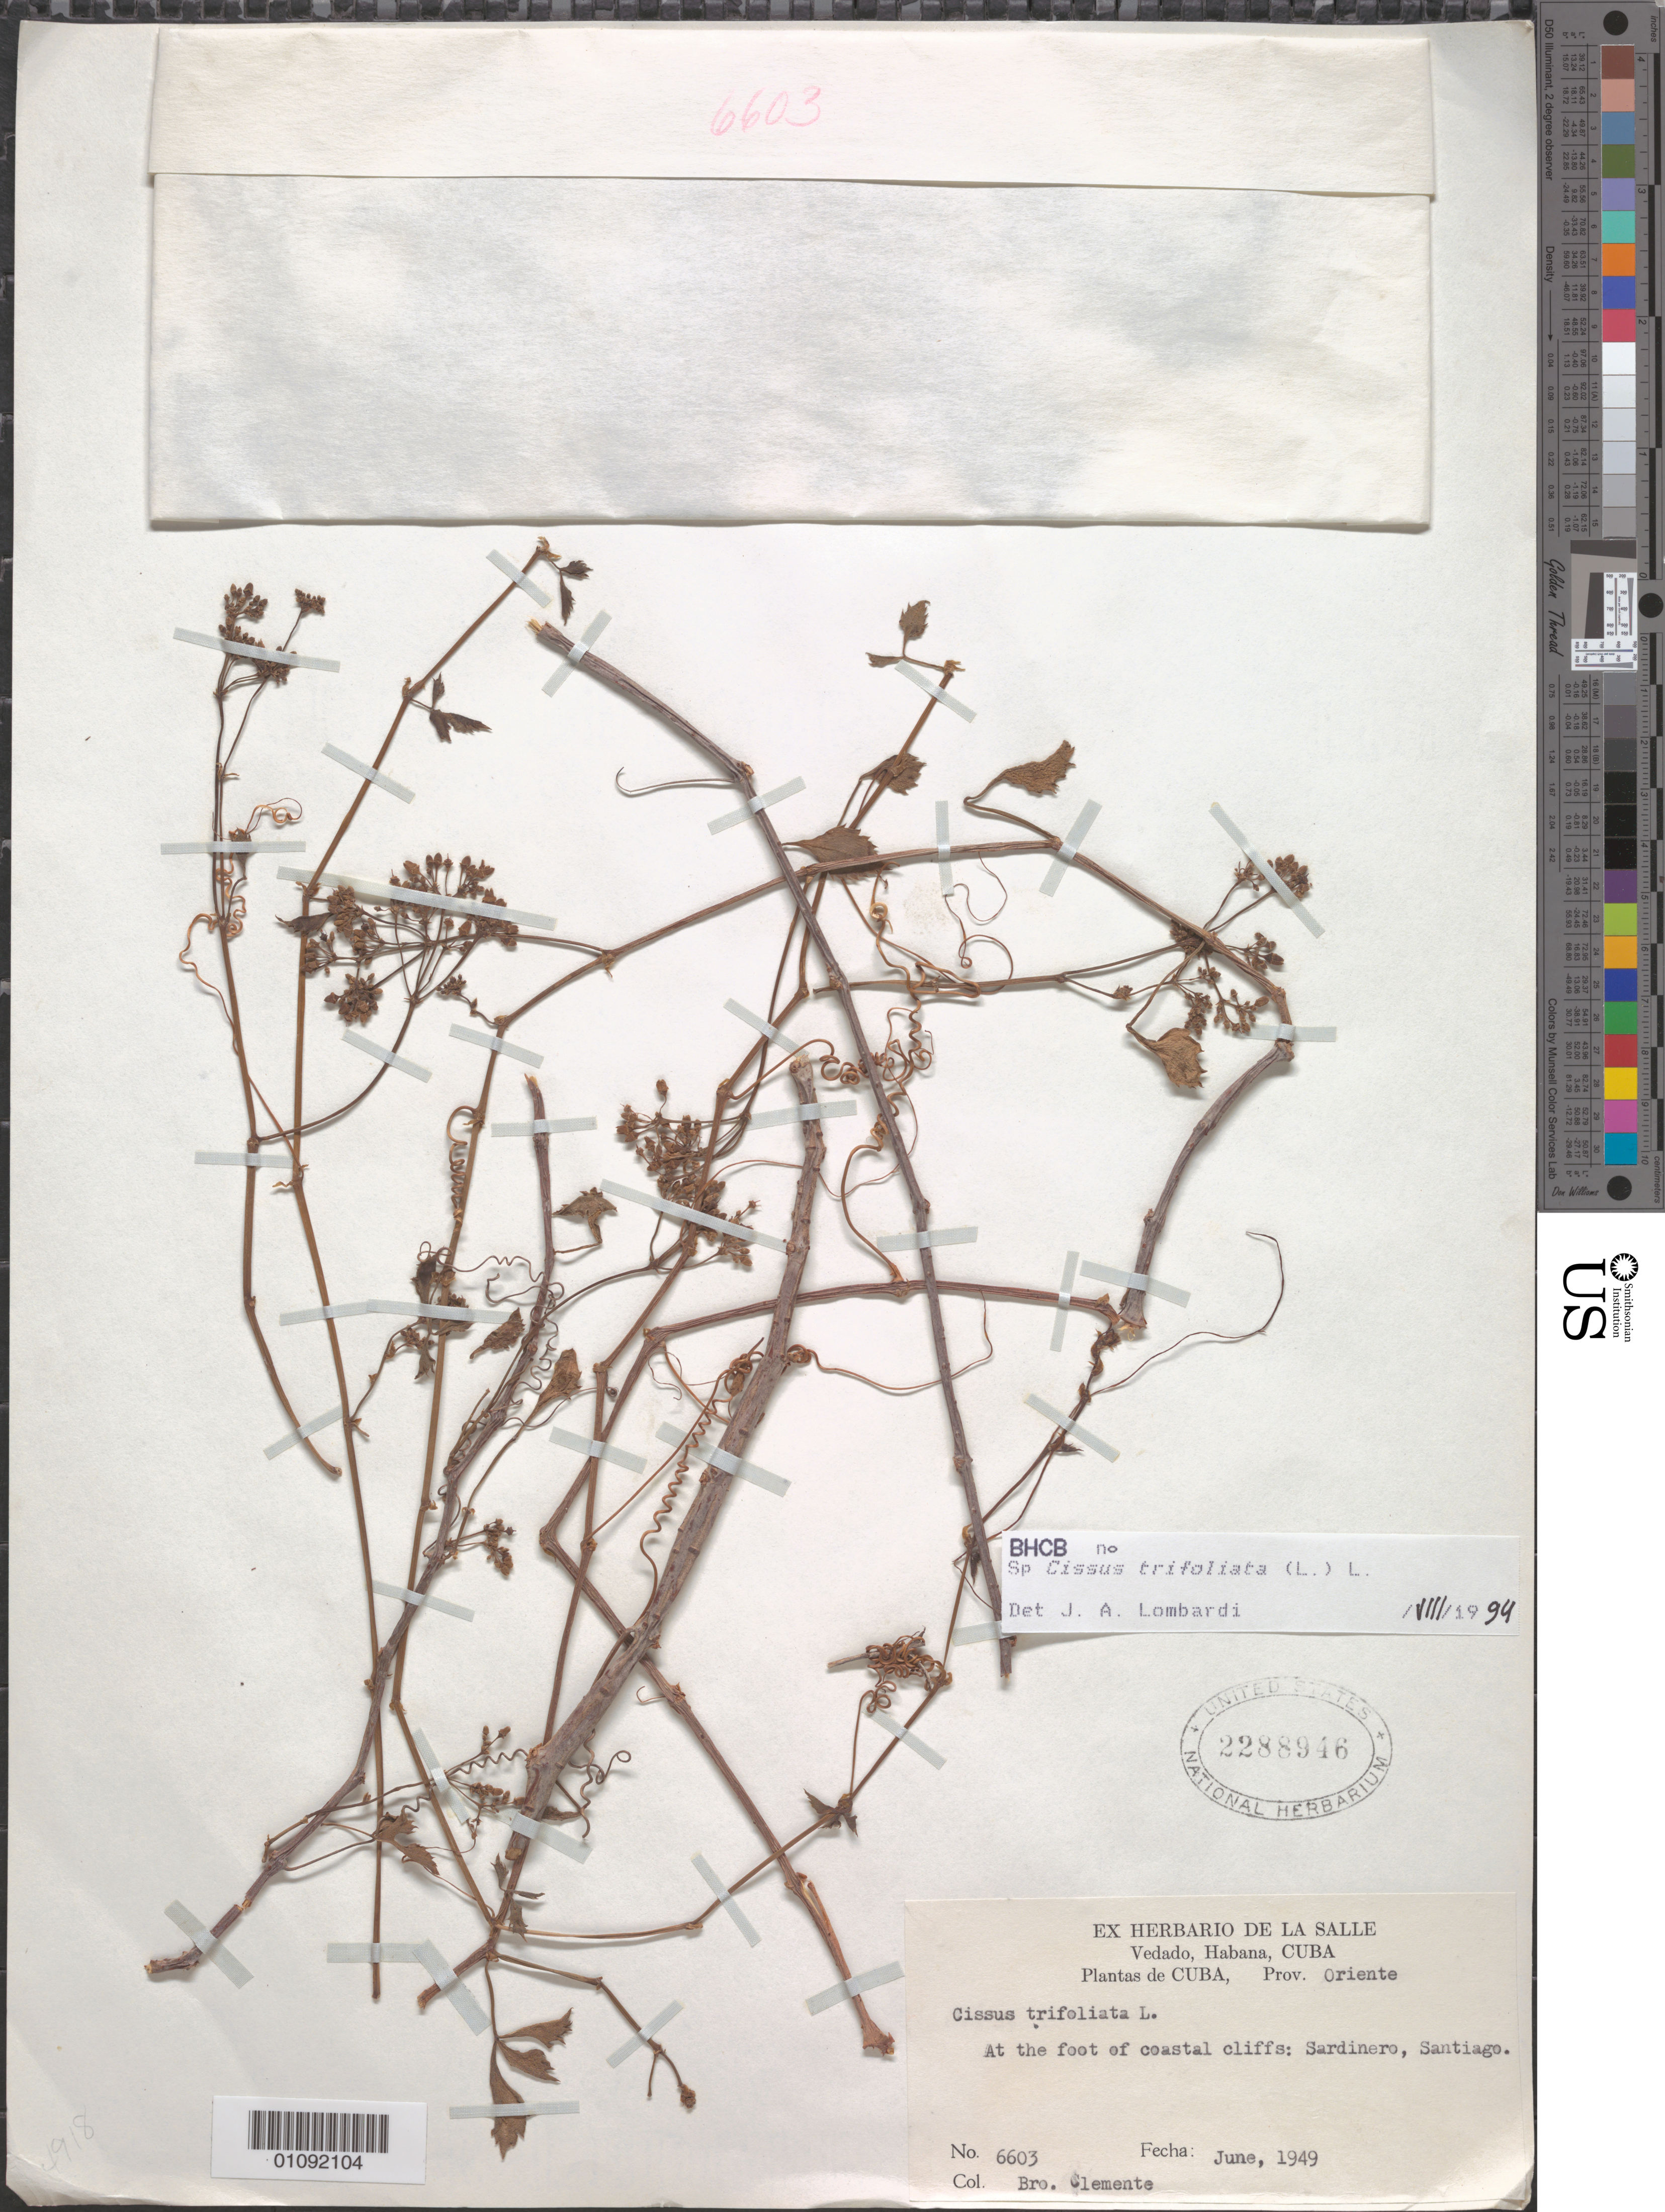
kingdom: Plantae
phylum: Tracheophyta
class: Magnoliopsida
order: Vitales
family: Vitaceae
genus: Cissus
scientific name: Cissus trifoliata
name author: (L.) L.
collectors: Bro. Clemente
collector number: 6603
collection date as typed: Jun 1949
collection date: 1949-06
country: Cuba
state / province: Santiago de Cuba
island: Cuba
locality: At the foot of coastal cliffs: Sardinero, Santiago Prov Oriente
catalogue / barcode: US 2288946